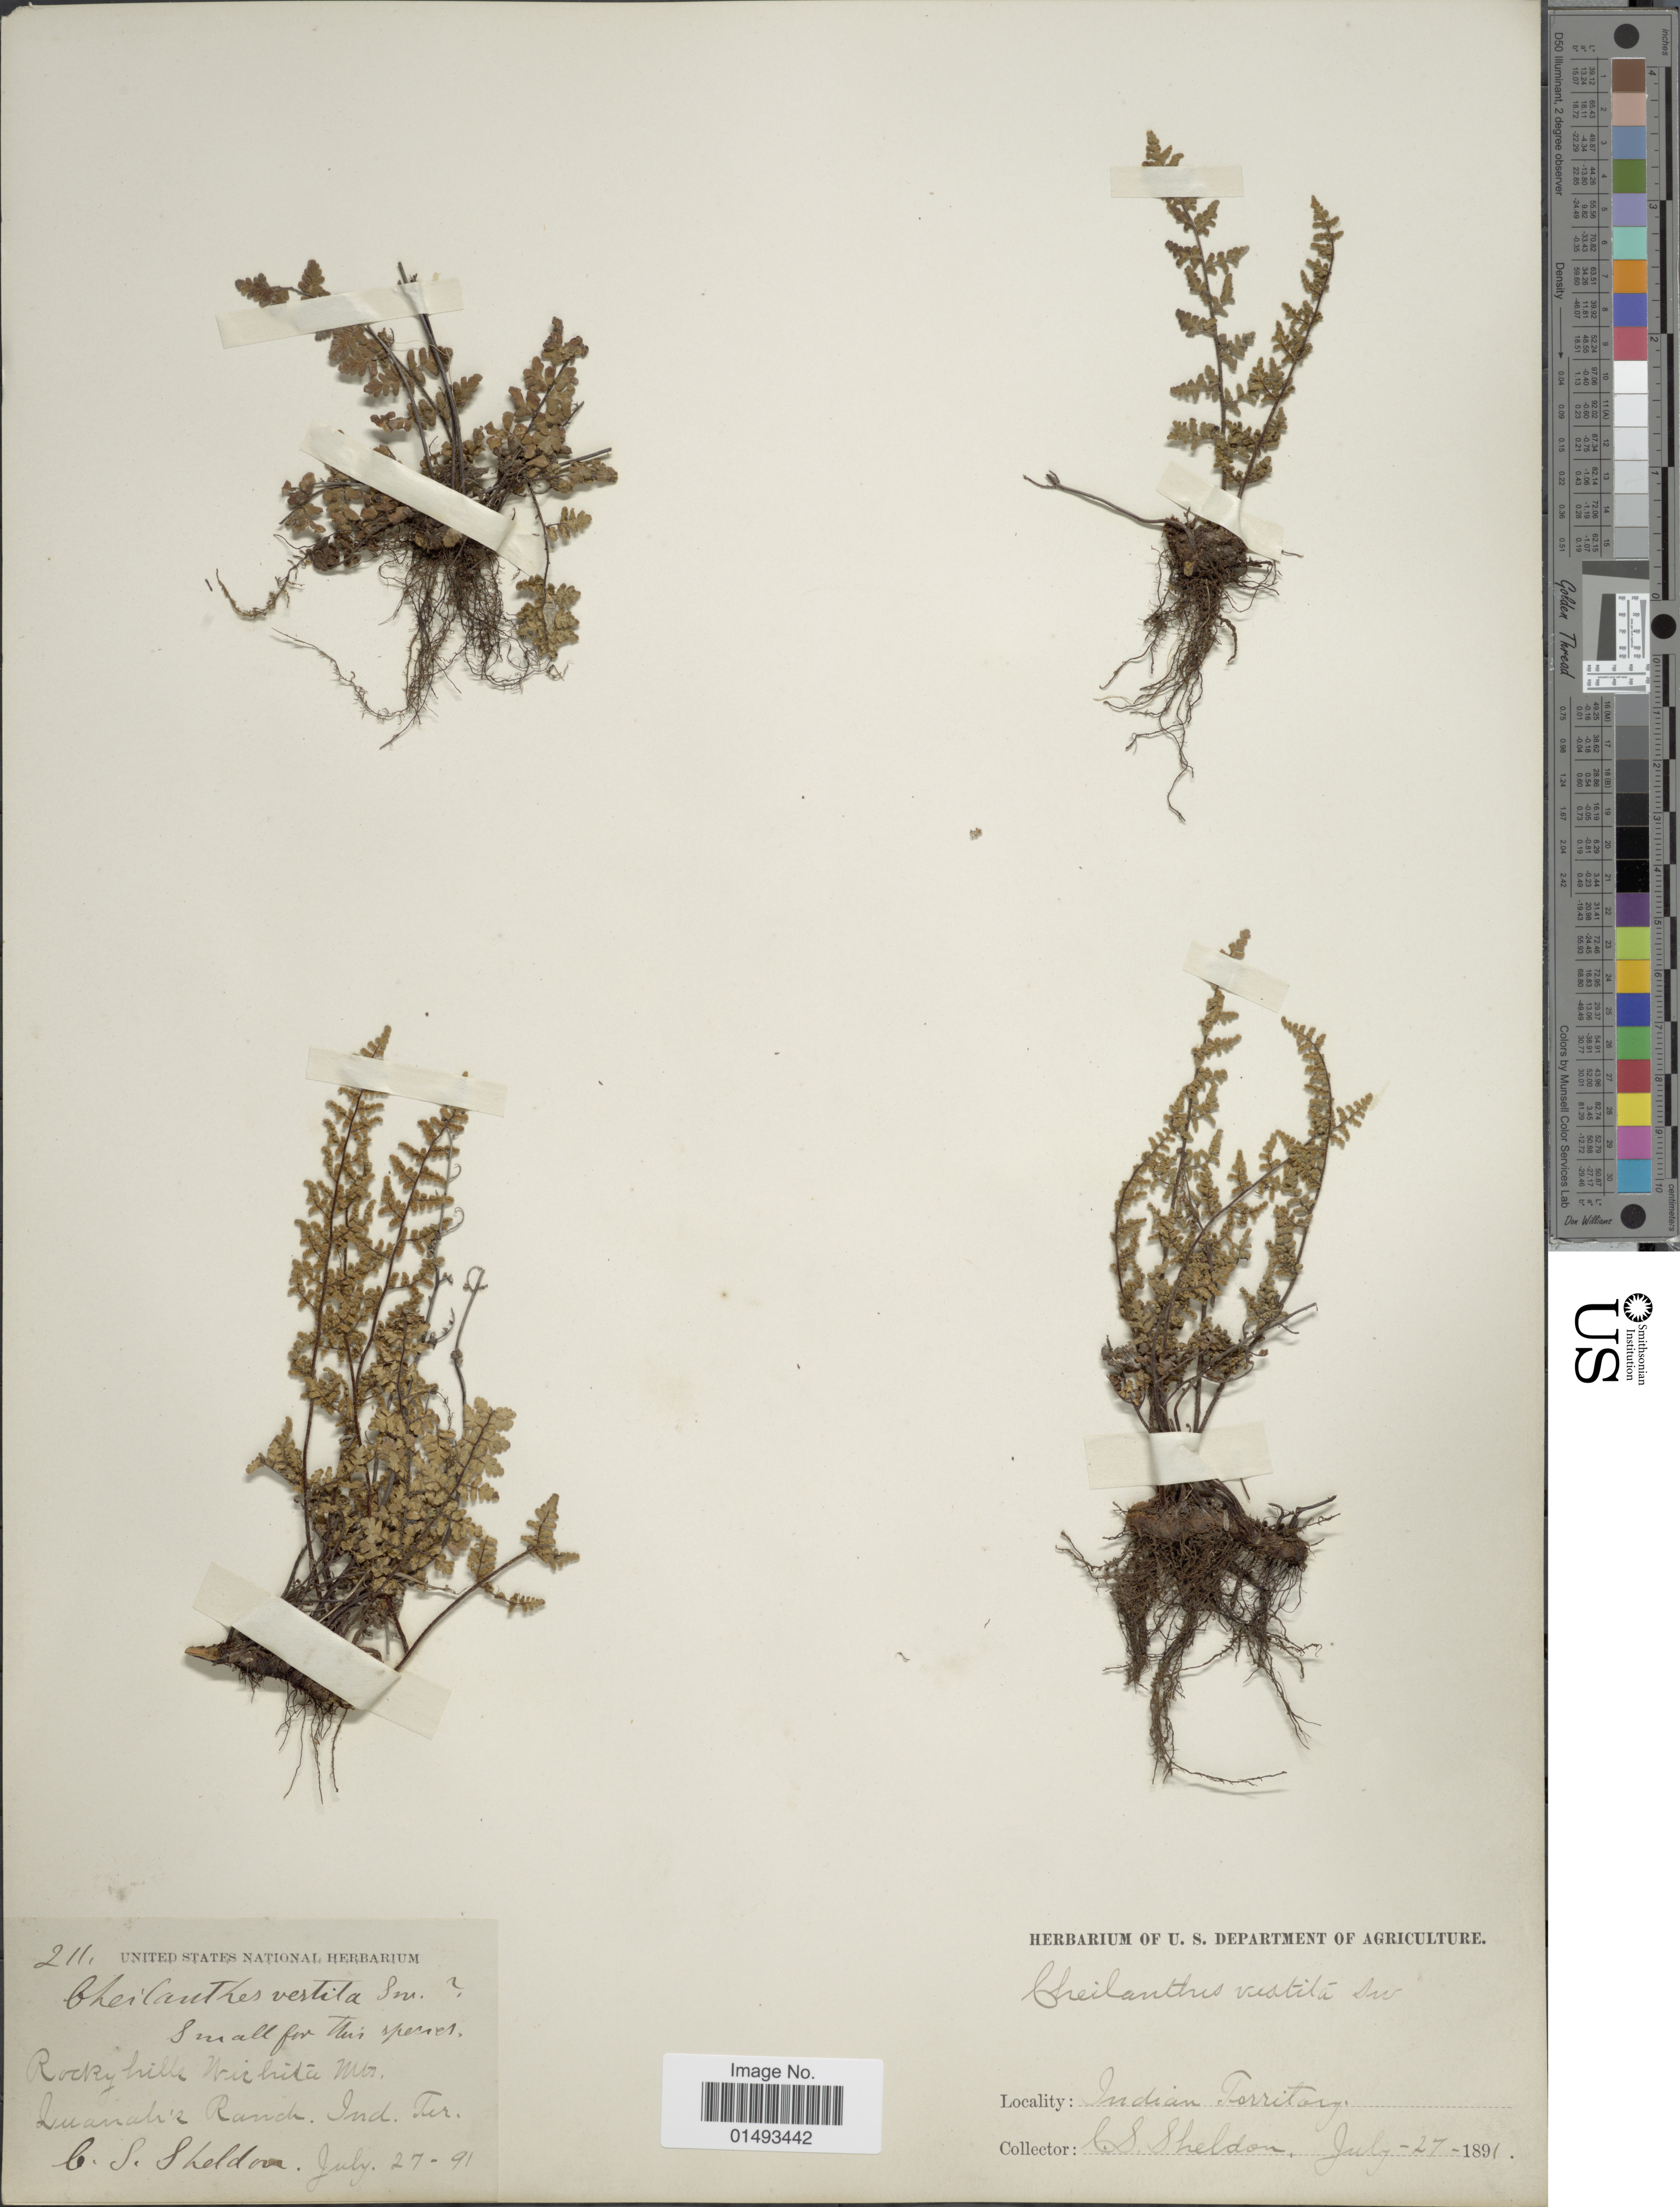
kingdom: Plantae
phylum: Tracheophyta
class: Polypodiopsida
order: Polypodiales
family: Pteridaceae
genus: Myriopteris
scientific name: Myriopteris lanosa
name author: (Michx.) Grusz & Windham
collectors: C. S. Sheldon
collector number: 211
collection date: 1891-07-27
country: United States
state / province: Oklahoma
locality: Indian Territory, Rocky Hills, Wichita Mts. Luadnah's Ranch. Ind.Ter